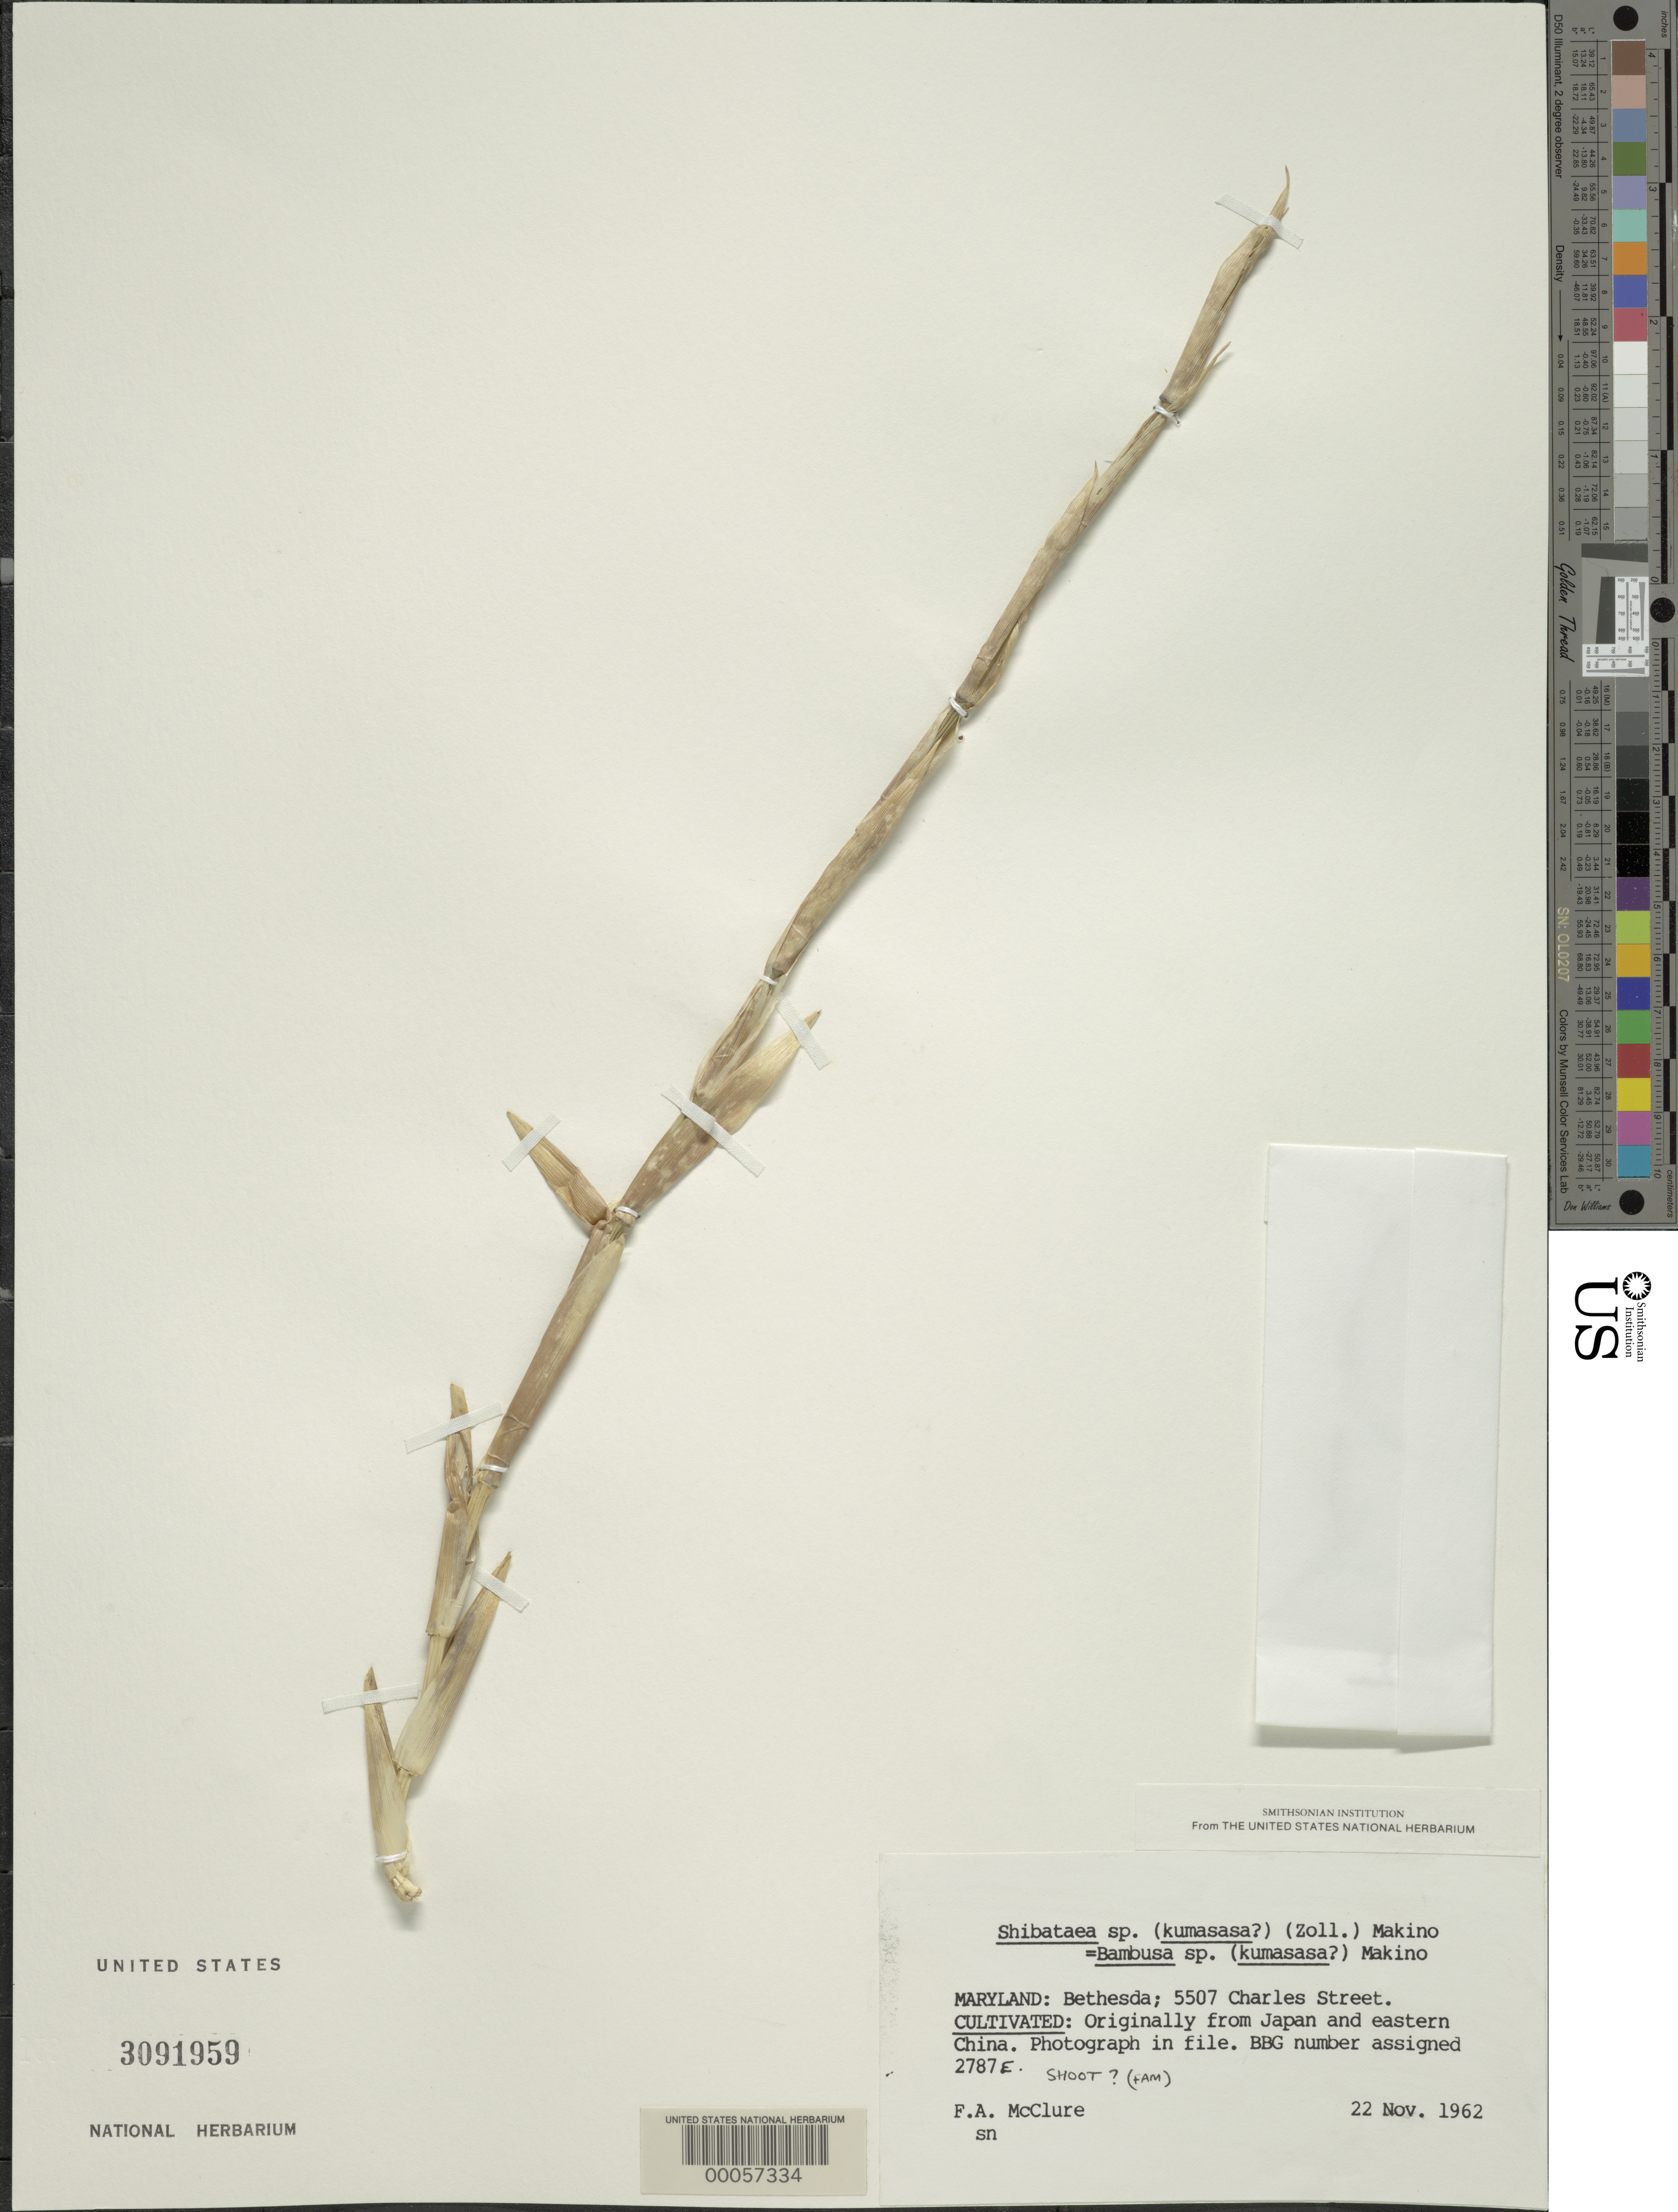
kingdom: Plantae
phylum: Tracheophyta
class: Liliopsida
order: Poales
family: Poaceae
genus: Shibataea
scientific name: Shibataea kumasasa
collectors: F. A. McClure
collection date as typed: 22 Nov 1962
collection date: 1962-11-22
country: United States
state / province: Maryland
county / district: Montgomery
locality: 5507 Charles Street, Bethesda (McClure's garden)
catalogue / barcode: US 3091959